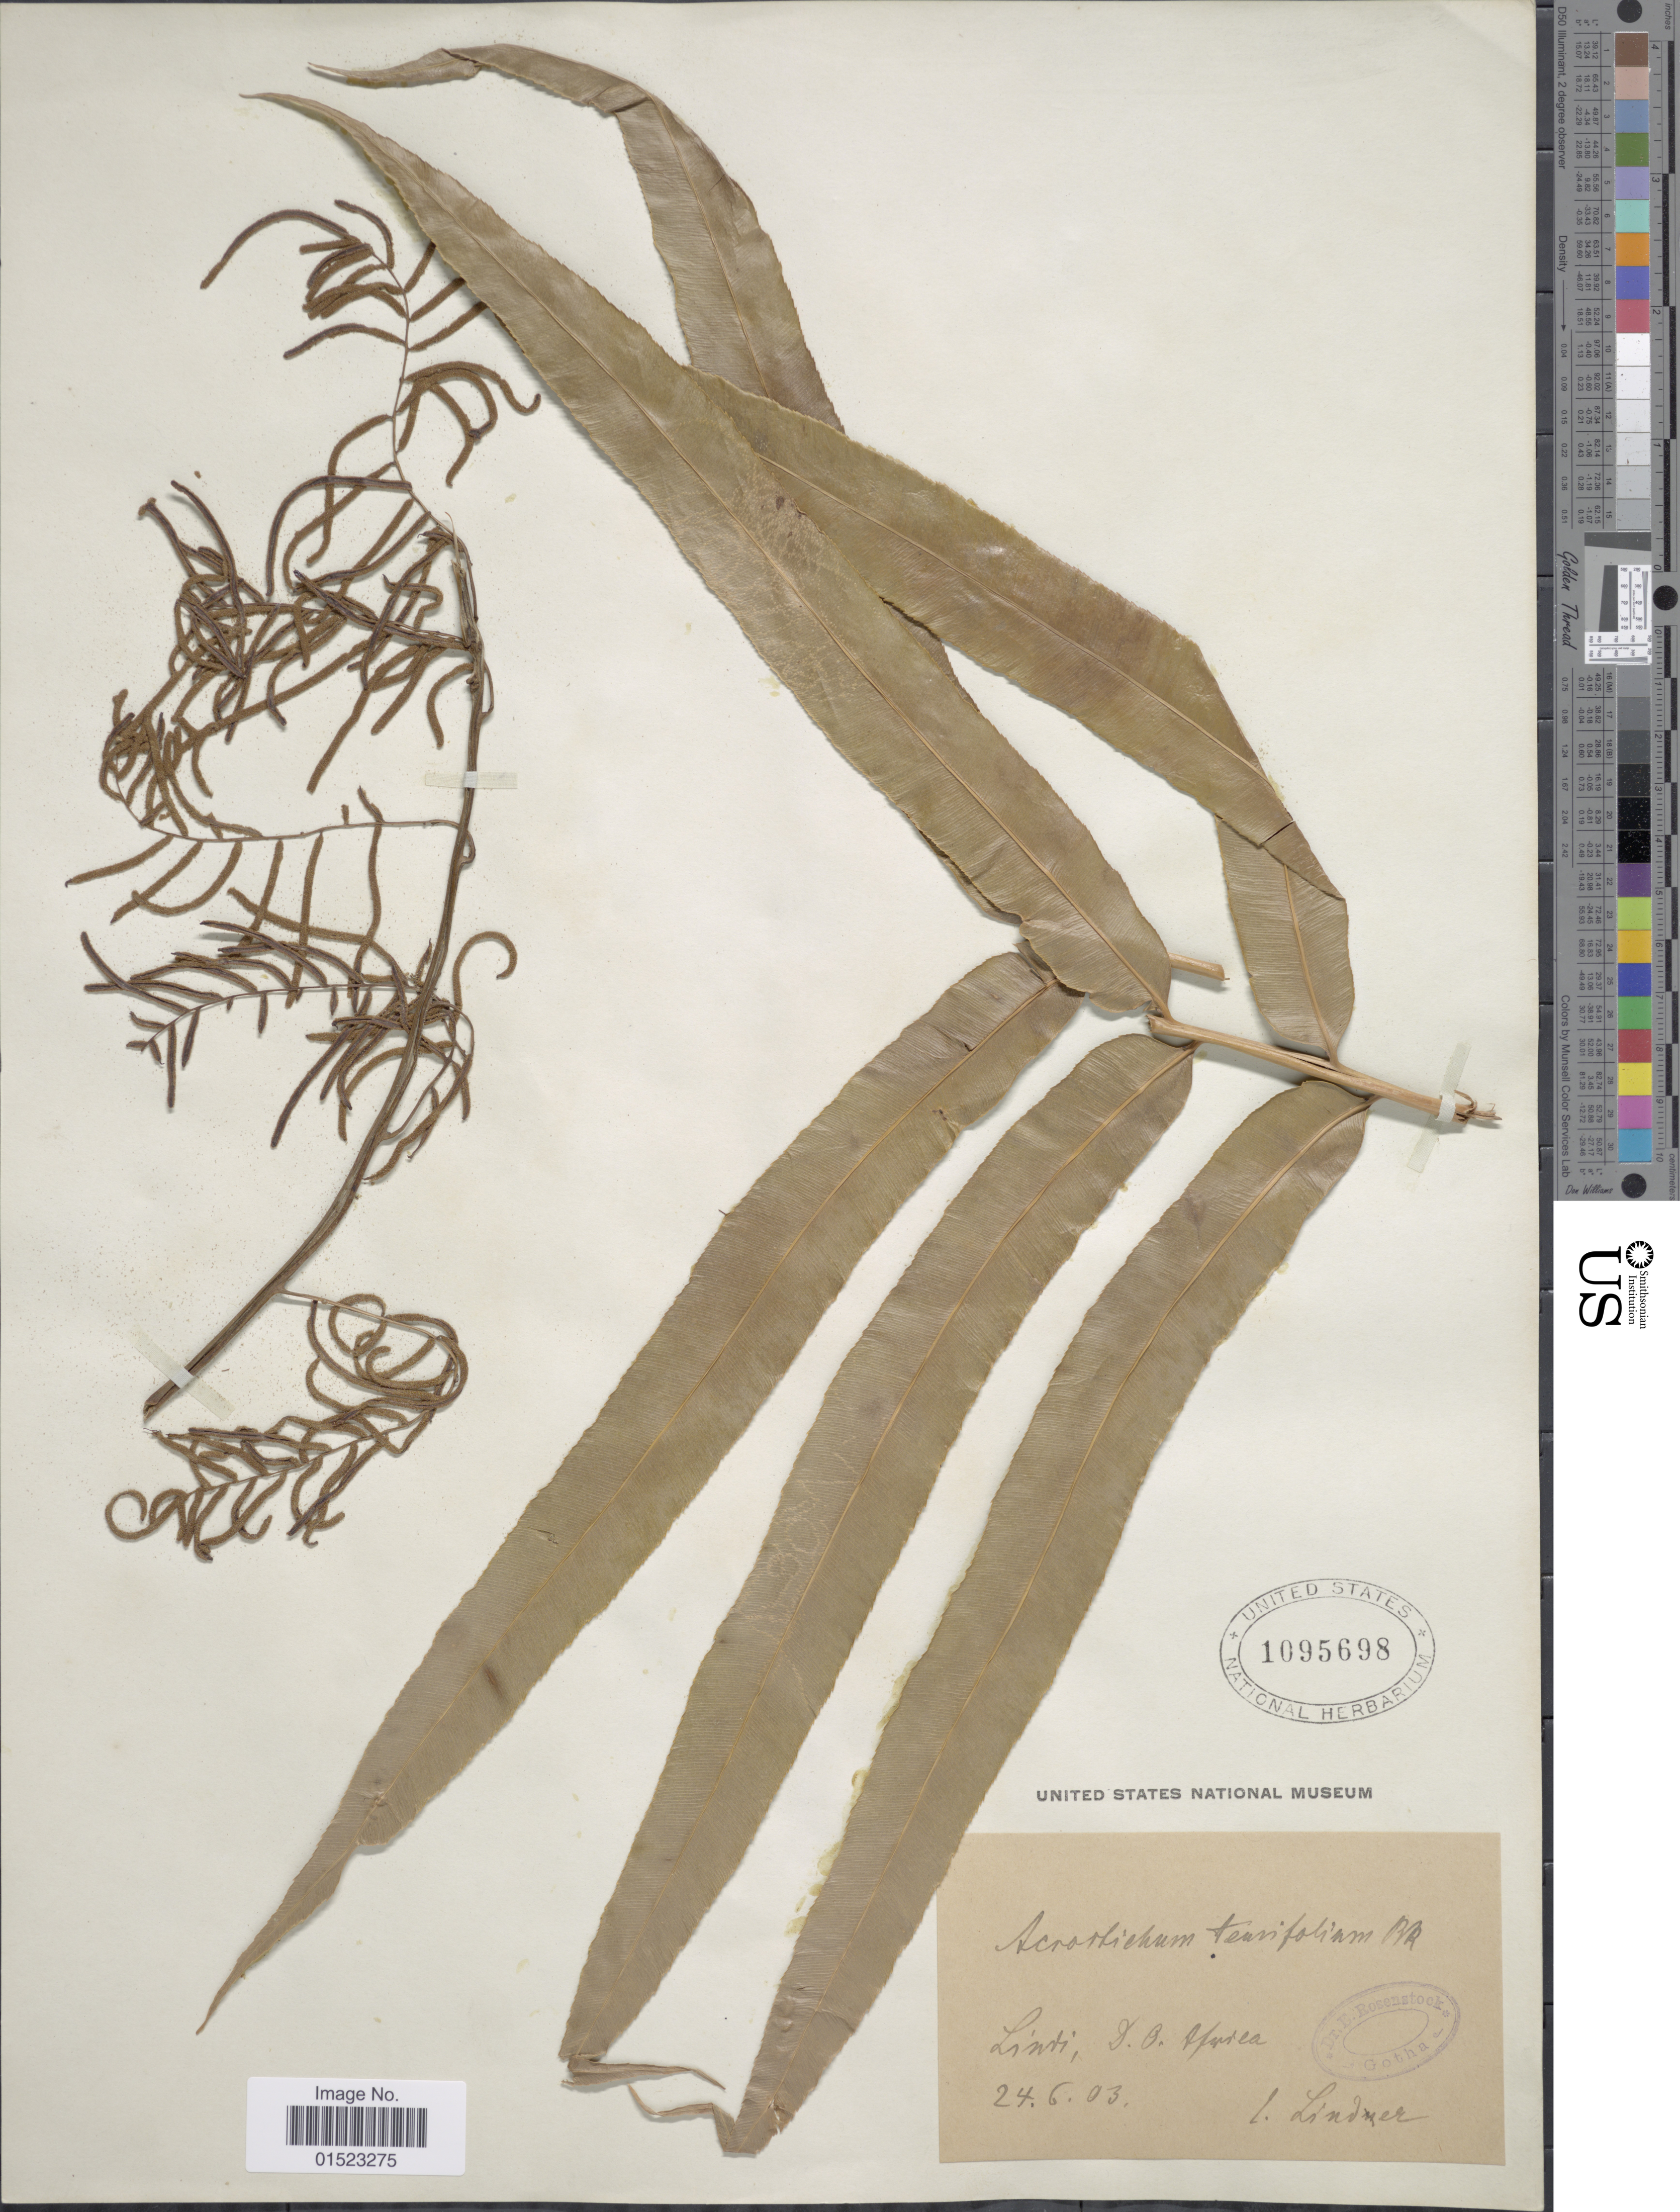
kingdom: Plantae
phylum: Tracheophyta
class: Polypodiopsida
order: Polypodiales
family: Blechnaceae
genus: Stenochlaena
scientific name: Stenochlaena tenuifolia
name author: (Desv.) T. Moore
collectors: -. Linder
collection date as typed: Transcribed d/m/y: 24/6/3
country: Tanzania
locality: Lindi, D.O. Africa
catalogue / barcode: US 1095698